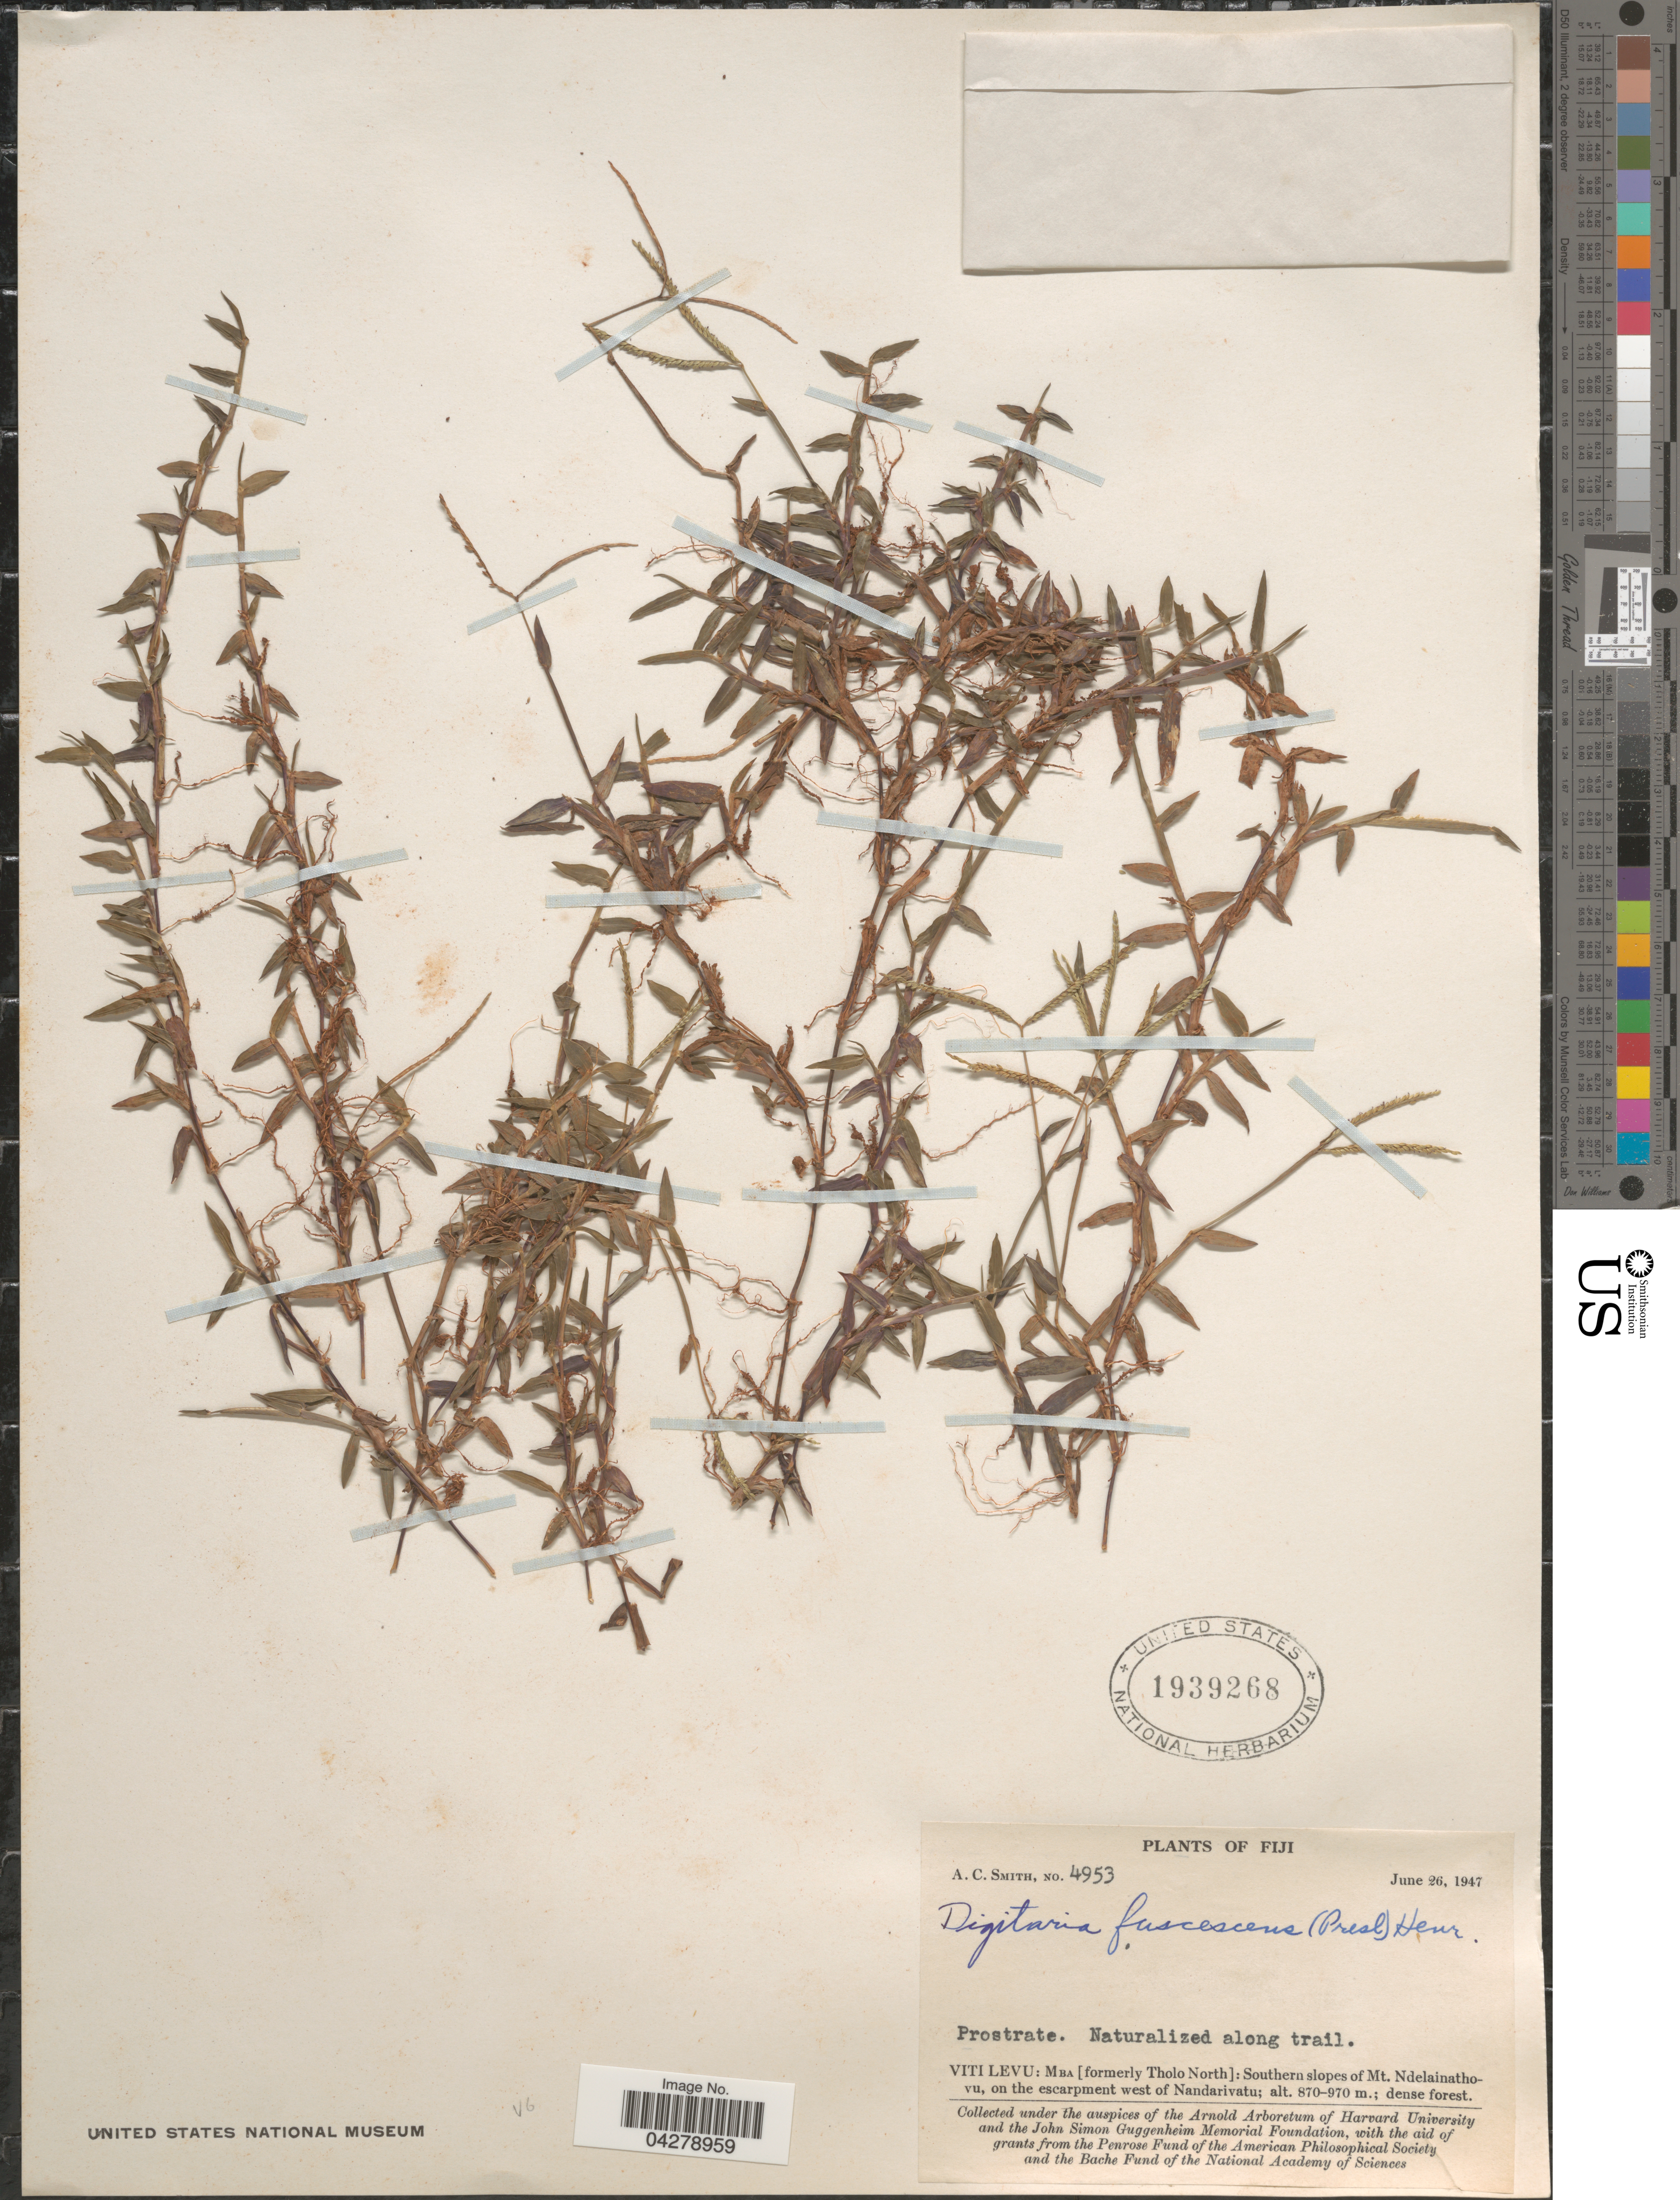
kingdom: Plantae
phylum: Tracheophyta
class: Liliopsida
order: Poales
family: Poaceae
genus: Digitaria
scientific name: Digitaria fuscescens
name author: (J. Presl) Henr.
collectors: A. C. Smith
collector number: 4953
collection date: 1947-06-26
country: Fiji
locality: Prostrate. Naturalized along trail. Viti Levu: Mba [formerly Tholo North]: Southern slopes of Mt. Ndelainathovu, on the escarpment west of Nandarivatu.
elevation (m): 870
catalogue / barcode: US 1939268